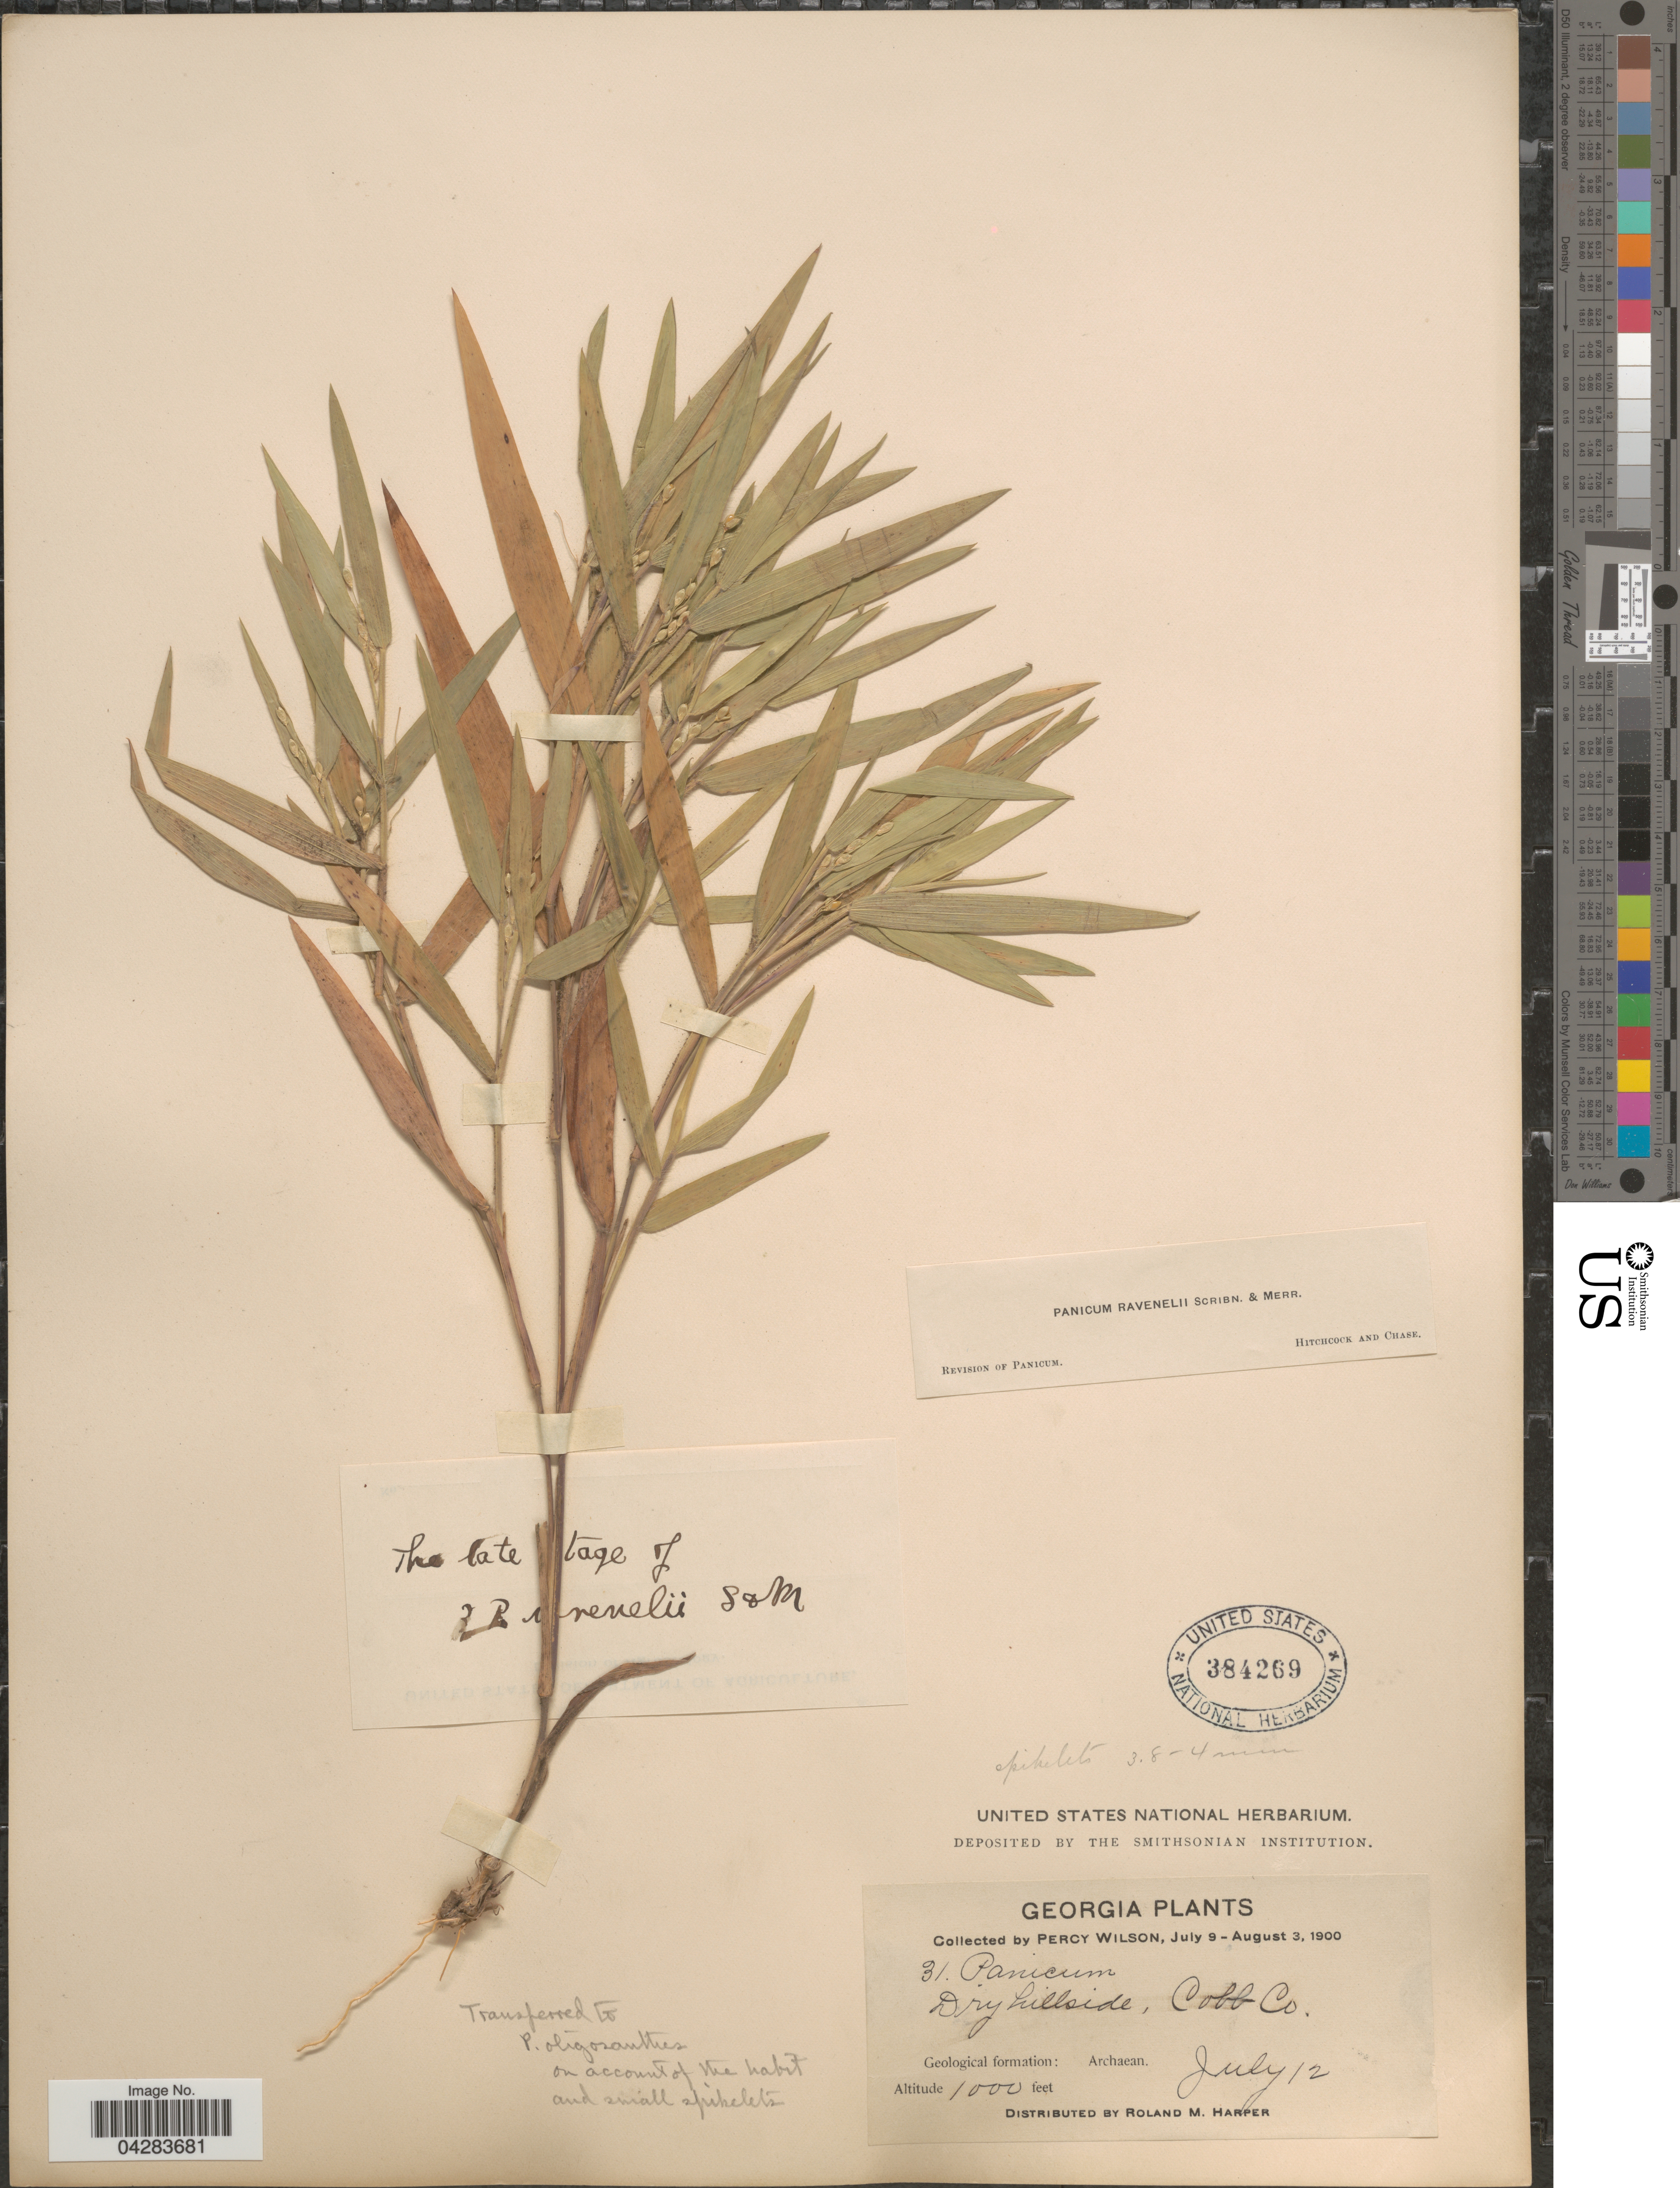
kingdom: Plantae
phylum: Tracheophyta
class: Liliopsida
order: Poales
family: Poaceae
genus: Dichanthelium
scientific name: Dichanthelium oligosanthes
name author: (Schult.) Gould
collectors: P. Wilson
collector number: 31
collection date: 1900-07-12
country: United States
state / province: Georgia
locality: Dry hillside, Cobb Co. Geological formation: Archaean.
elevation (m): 305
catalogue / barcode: US 384269